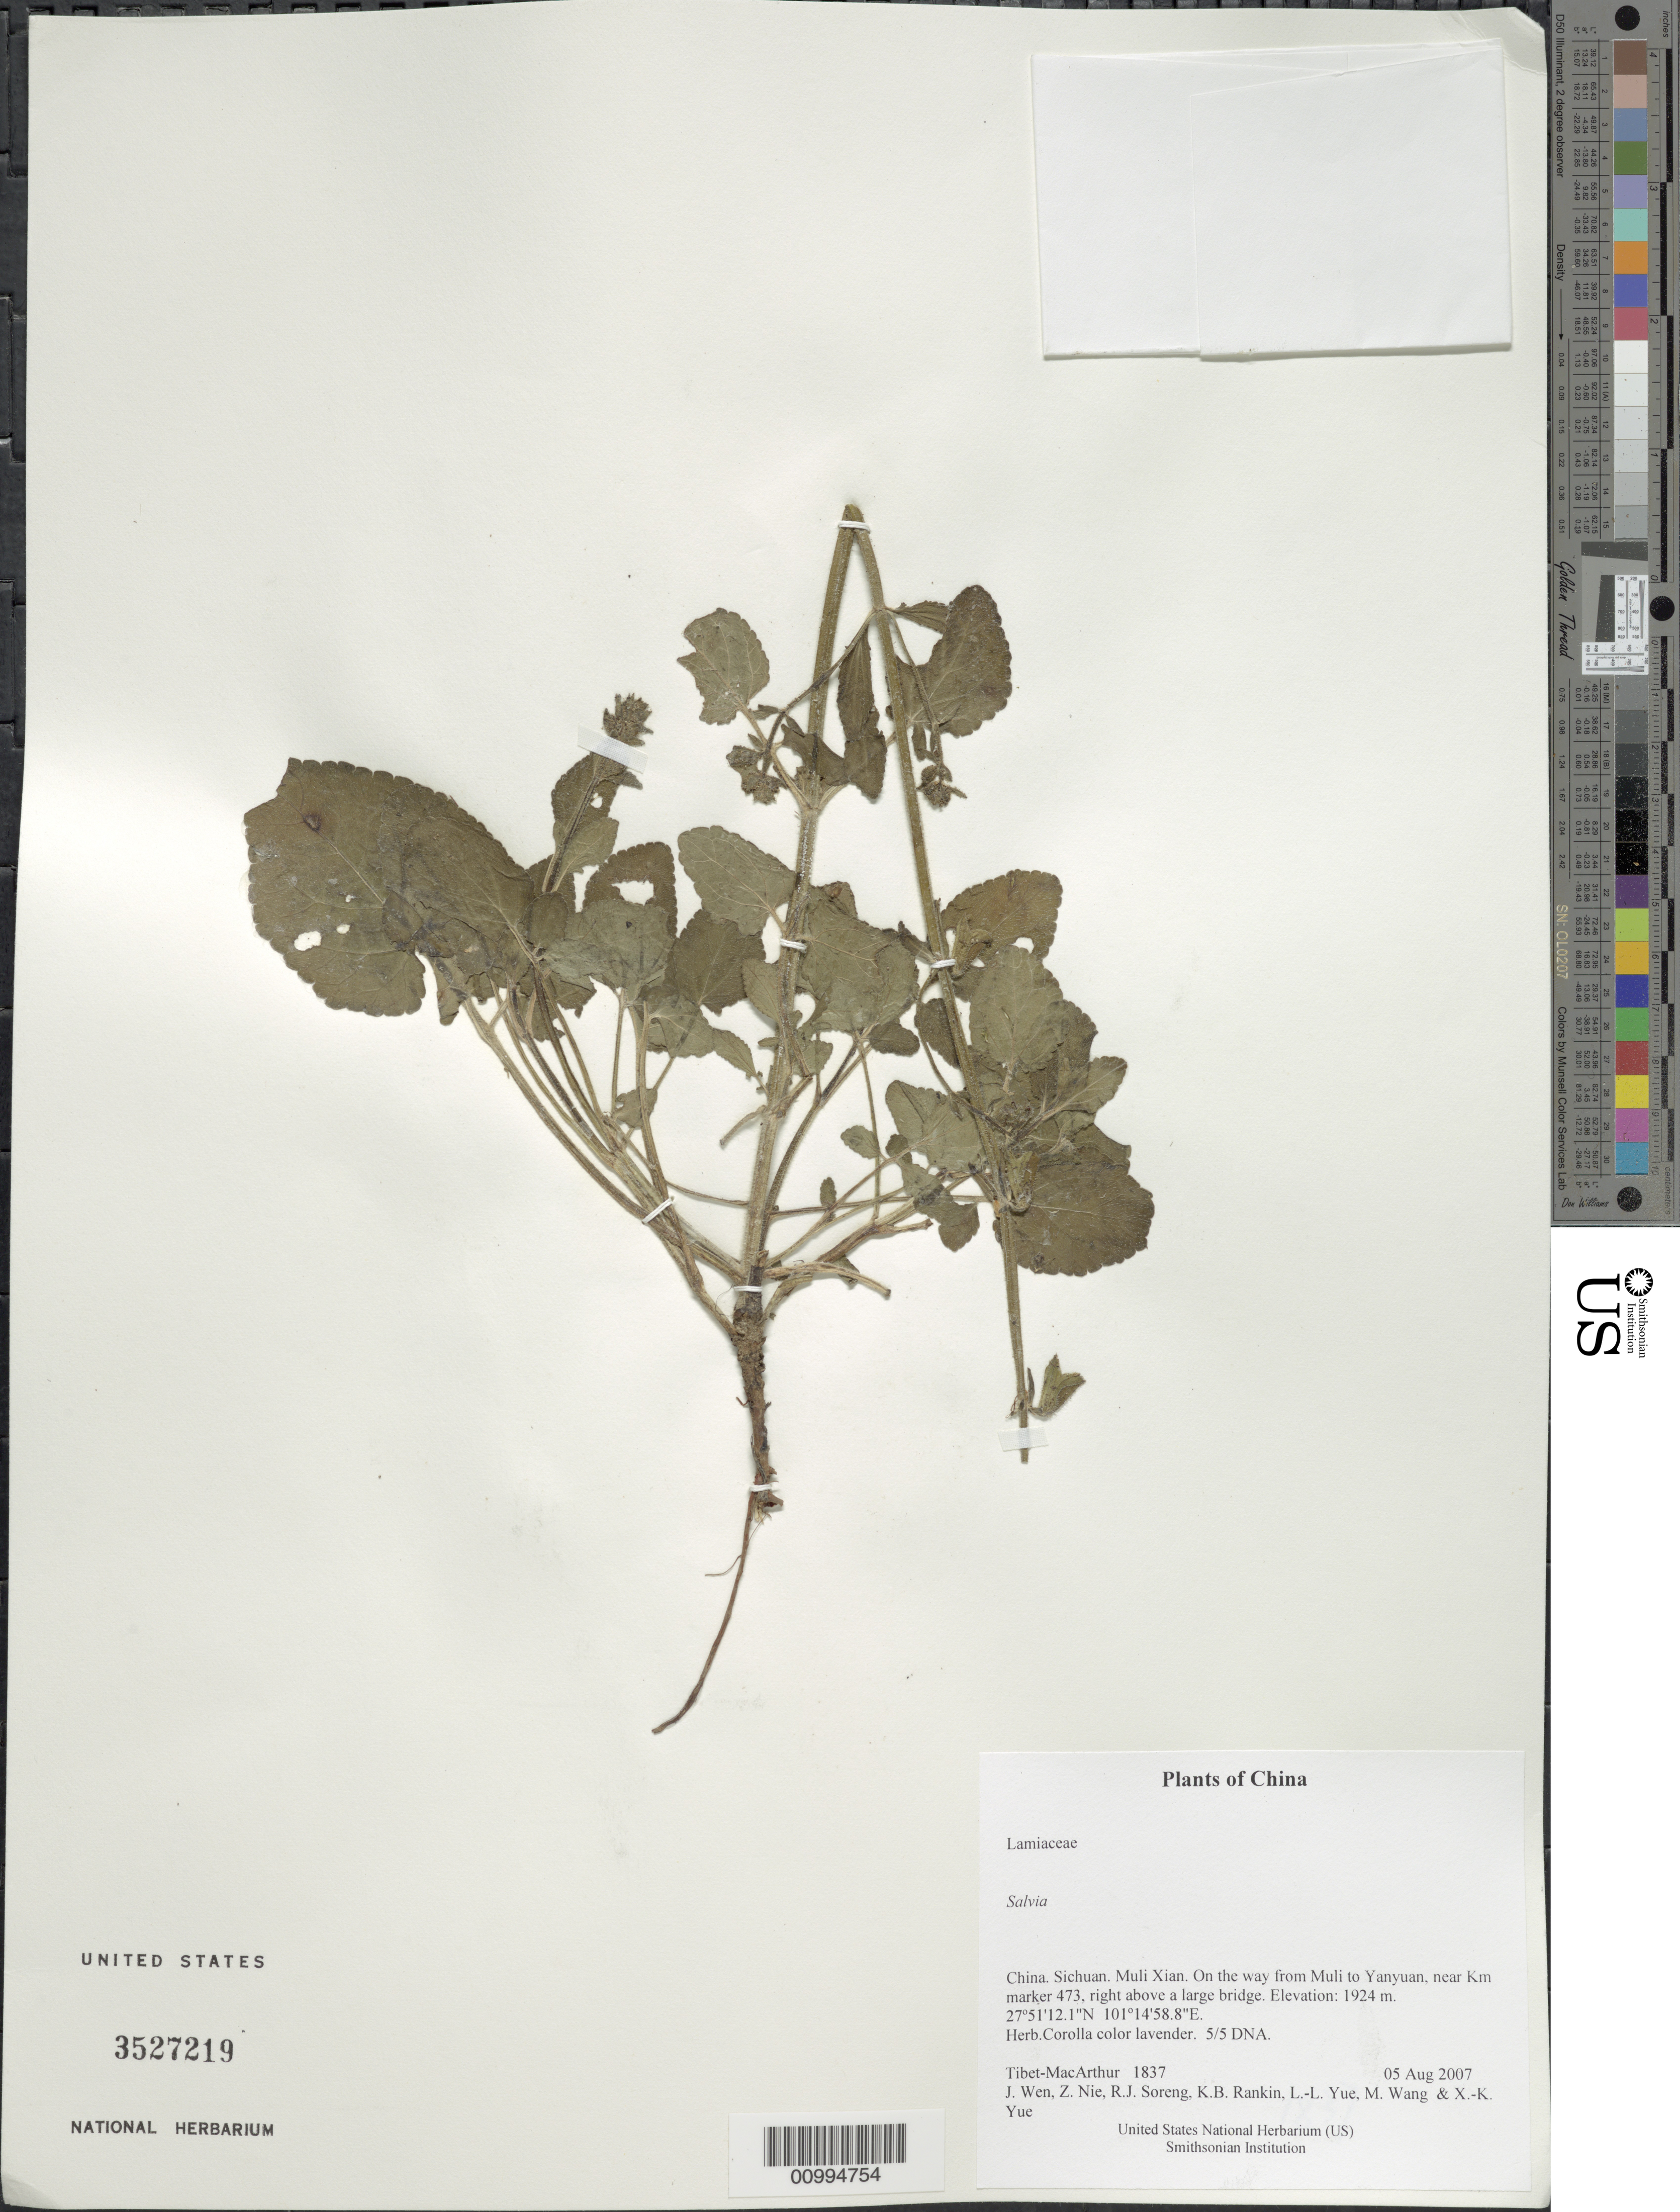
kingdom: Plantae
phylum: Tracheophyta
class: Magnoliopsida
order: Lamiales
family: Lamiaceae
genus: Salvia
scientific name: Salvia thormannii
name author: Urb.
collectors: Tibet-MacArthur, J. Wen, Z. Nie, R. J. Soreng, K. Rankin, L. Yue, M. Wang & X. Yue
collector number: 1837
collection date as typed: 05 Aug 2007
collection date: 2007-08-05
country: China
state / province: Sichuan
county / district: Muli Xian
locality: On the way from Muli to Yanyuan, near Km marker 473, right above a large bridge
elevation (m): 1924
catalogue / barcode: US 3527219